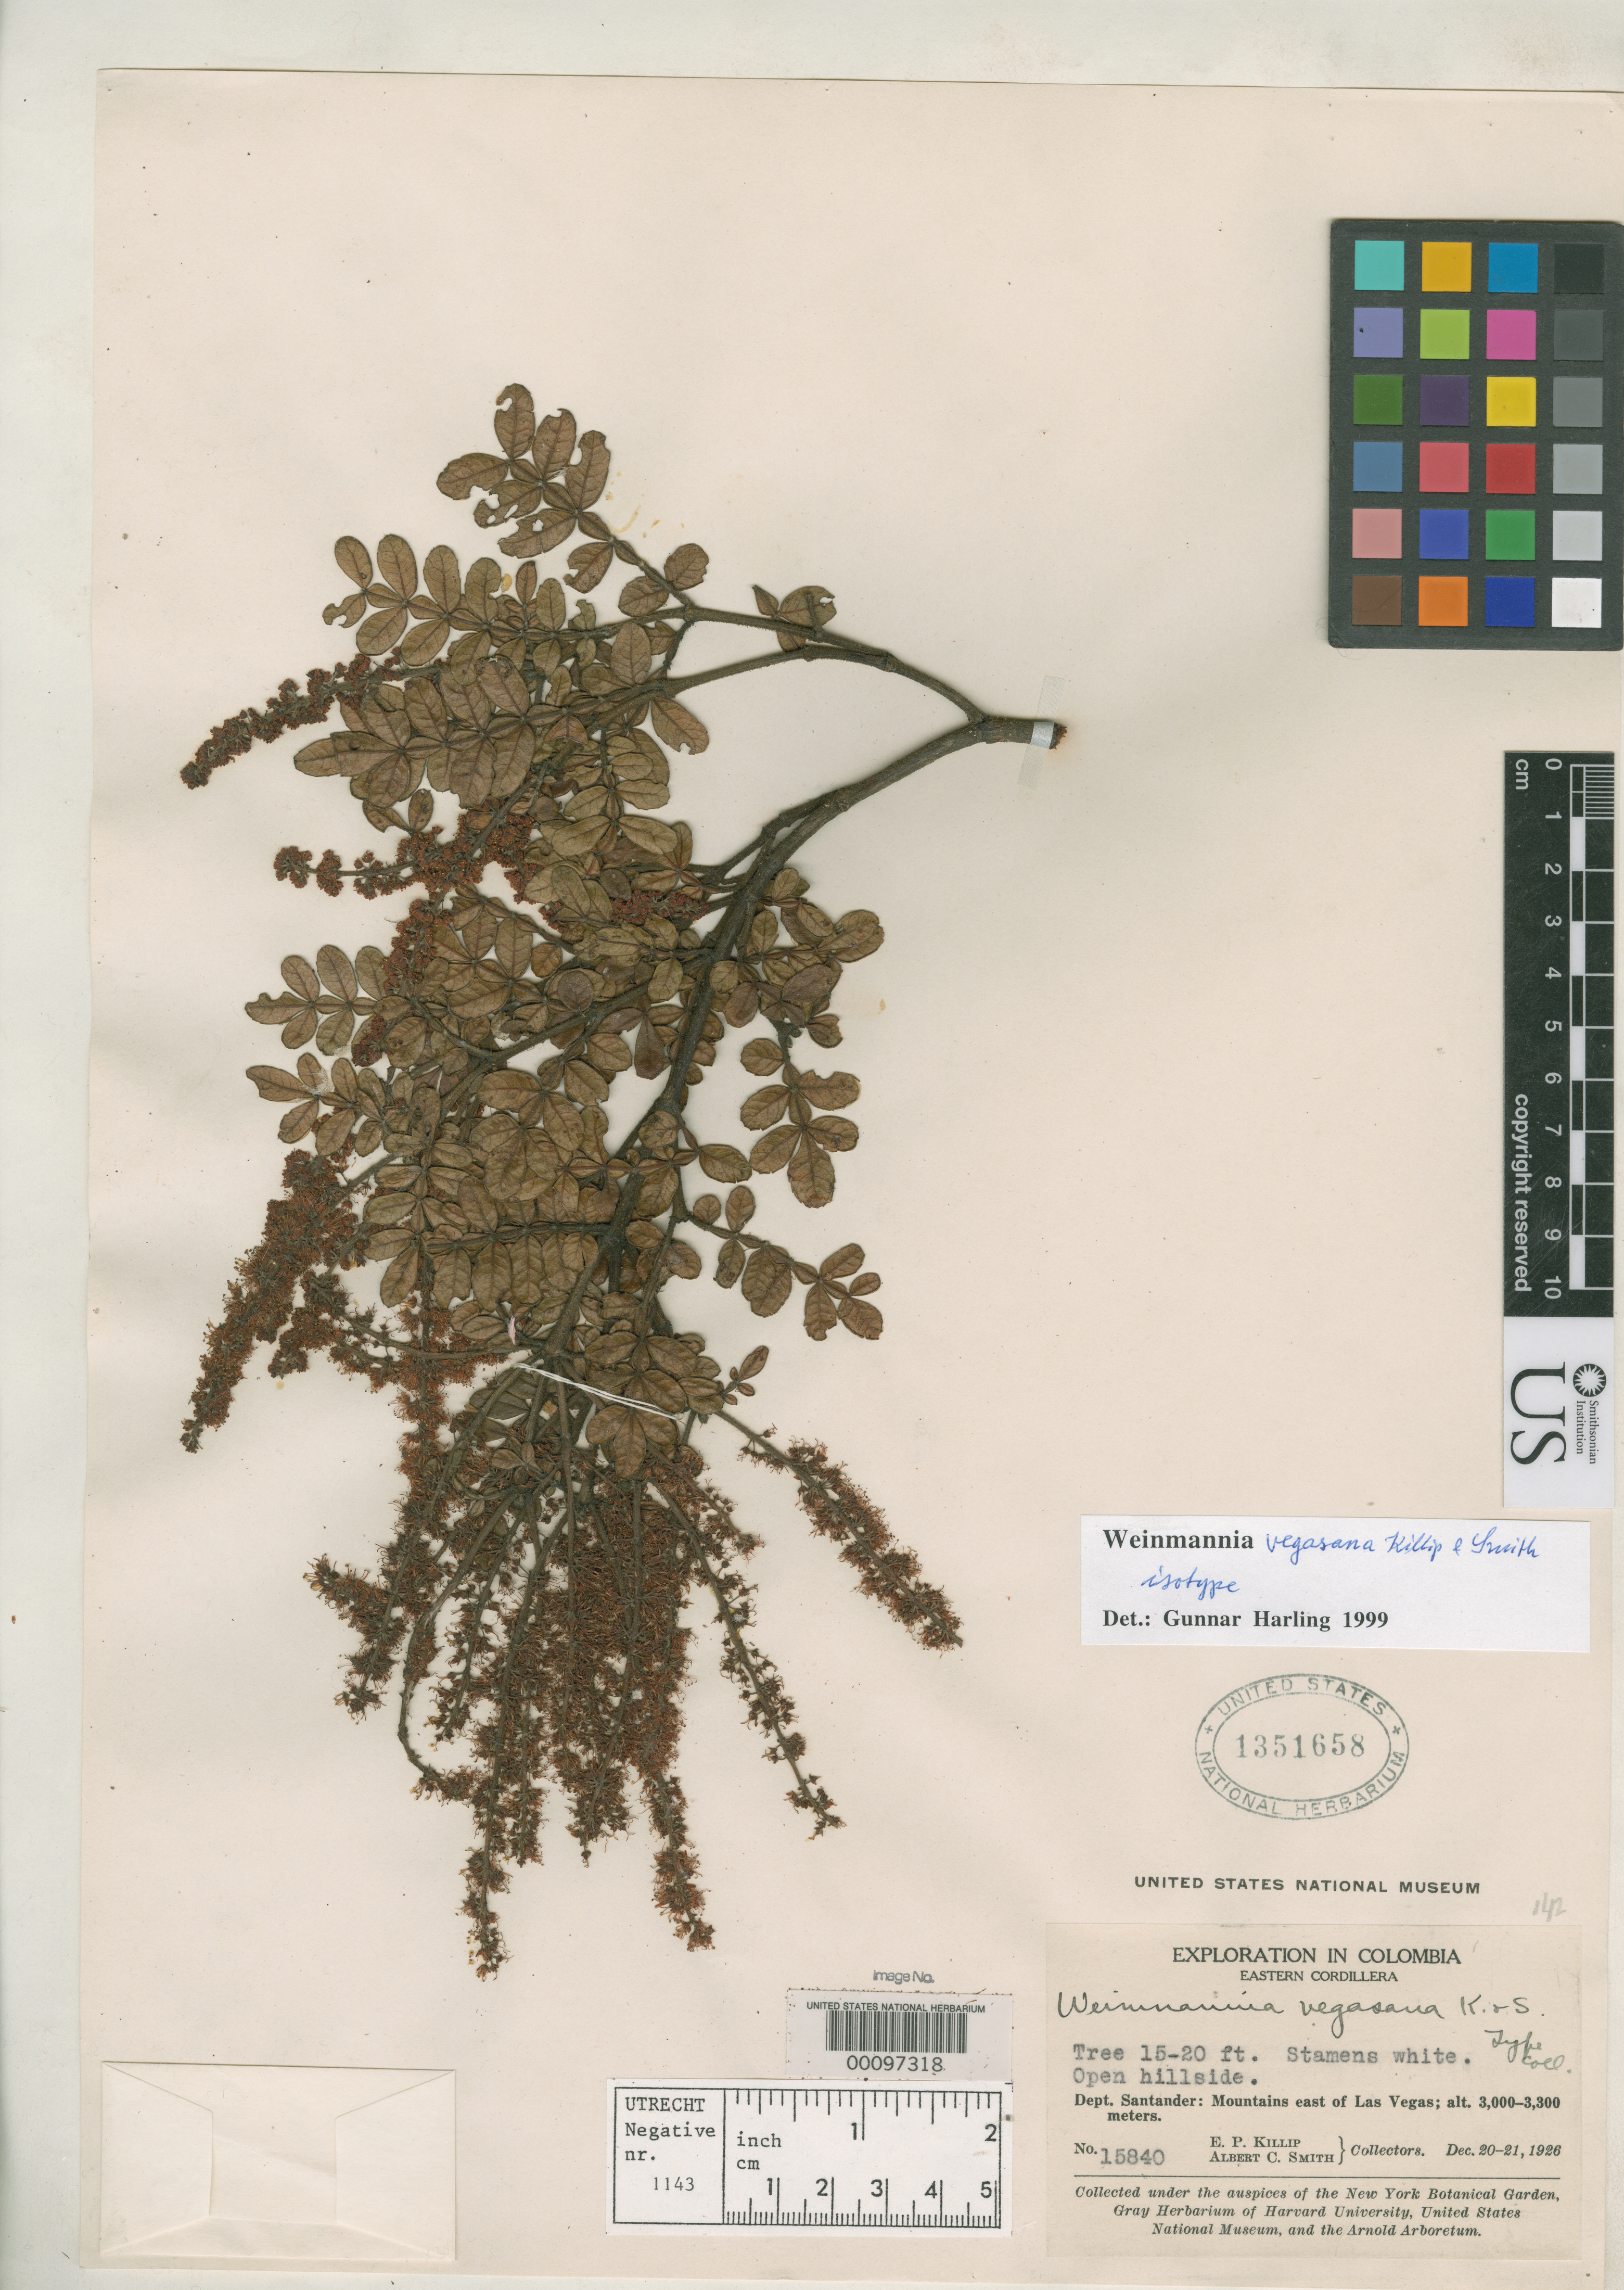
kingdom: Plantae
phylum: Tracheophyta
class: Magnoliopsida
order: Oxalidales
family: Cunoniaceae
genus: Weinmannia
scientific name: Weinmannia vegasana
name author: Killip & A.C. Sm.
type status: Isotype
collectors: E. P. Killip & A. C. Smith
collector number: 15840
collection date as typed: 21 Dec 1926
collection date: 1926-12-21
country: Colombia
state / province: Norte de Santander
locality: Mountains E of Las Vegas.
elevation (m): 3000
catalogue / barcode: US 1351658